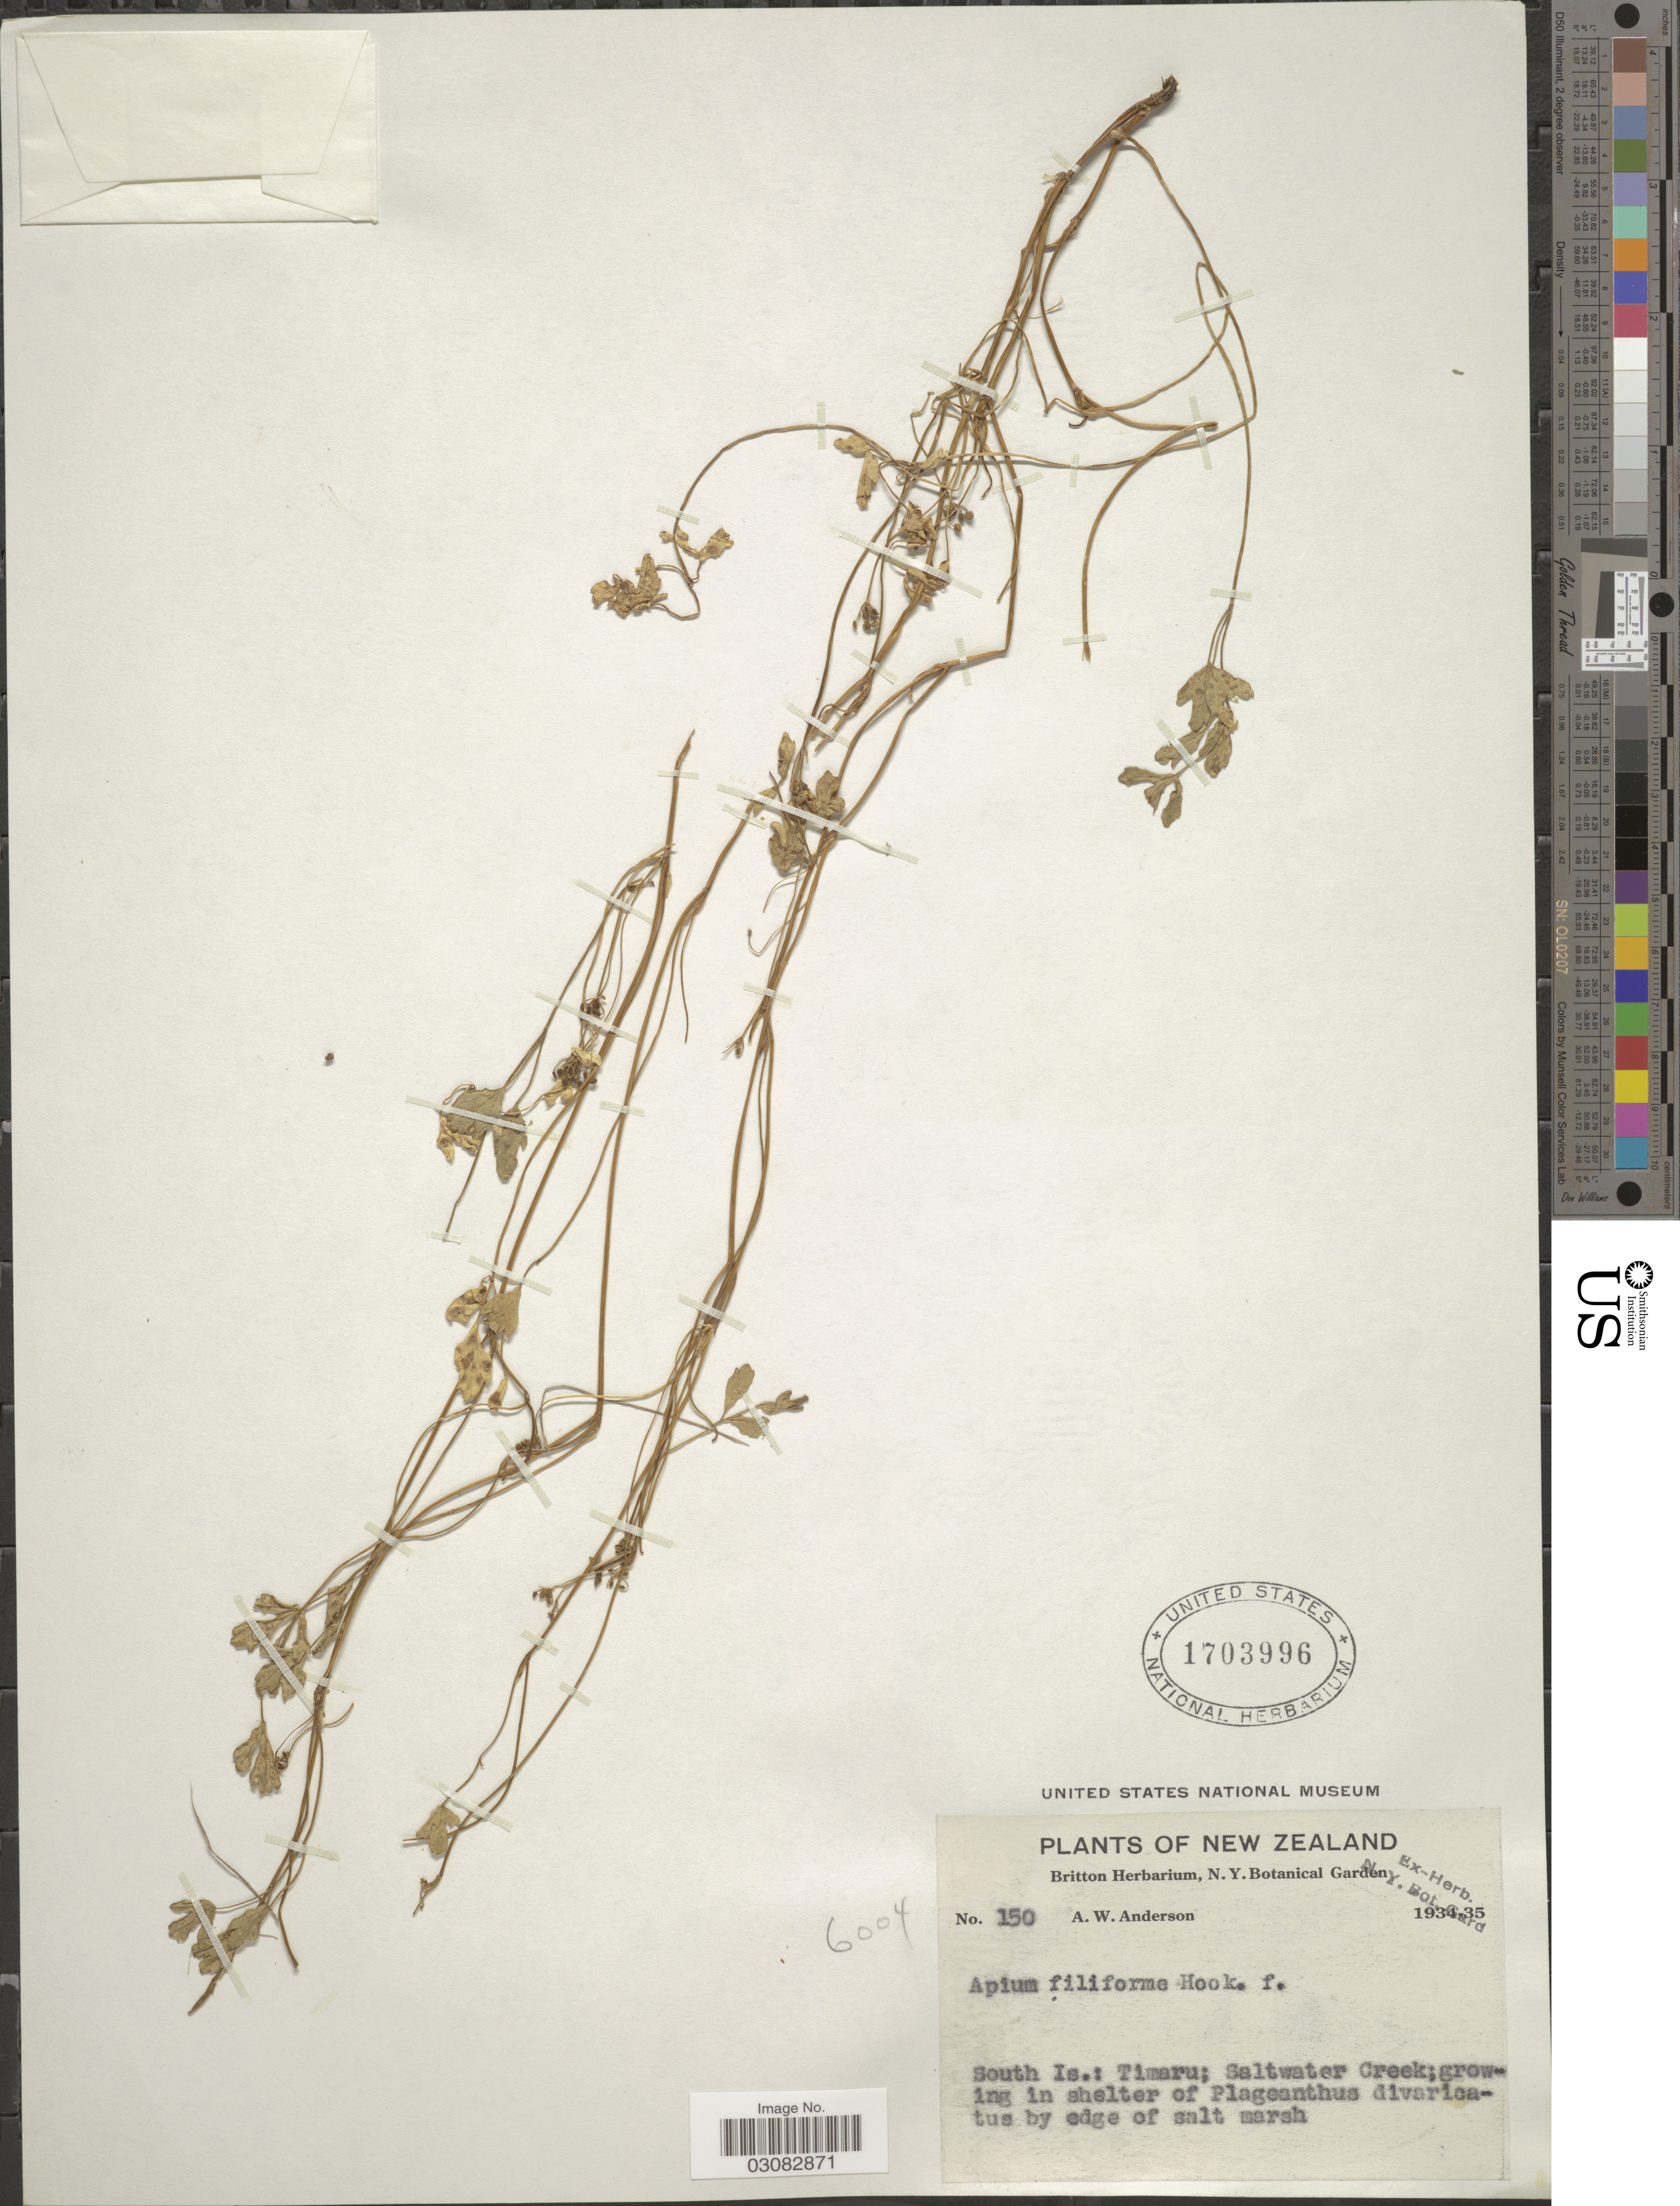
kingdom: Plantae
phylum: Tracheophyta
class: Magnoliopsida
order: Apiales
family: Apiaceae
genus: Apium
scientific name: Apium prostratum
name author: Labill. ex Vent.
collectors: A. W. Anderson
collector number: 150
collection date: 1935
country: New Zealand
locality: South Is.: Timaru; Saltwater Creek.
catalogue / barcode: US 1703996